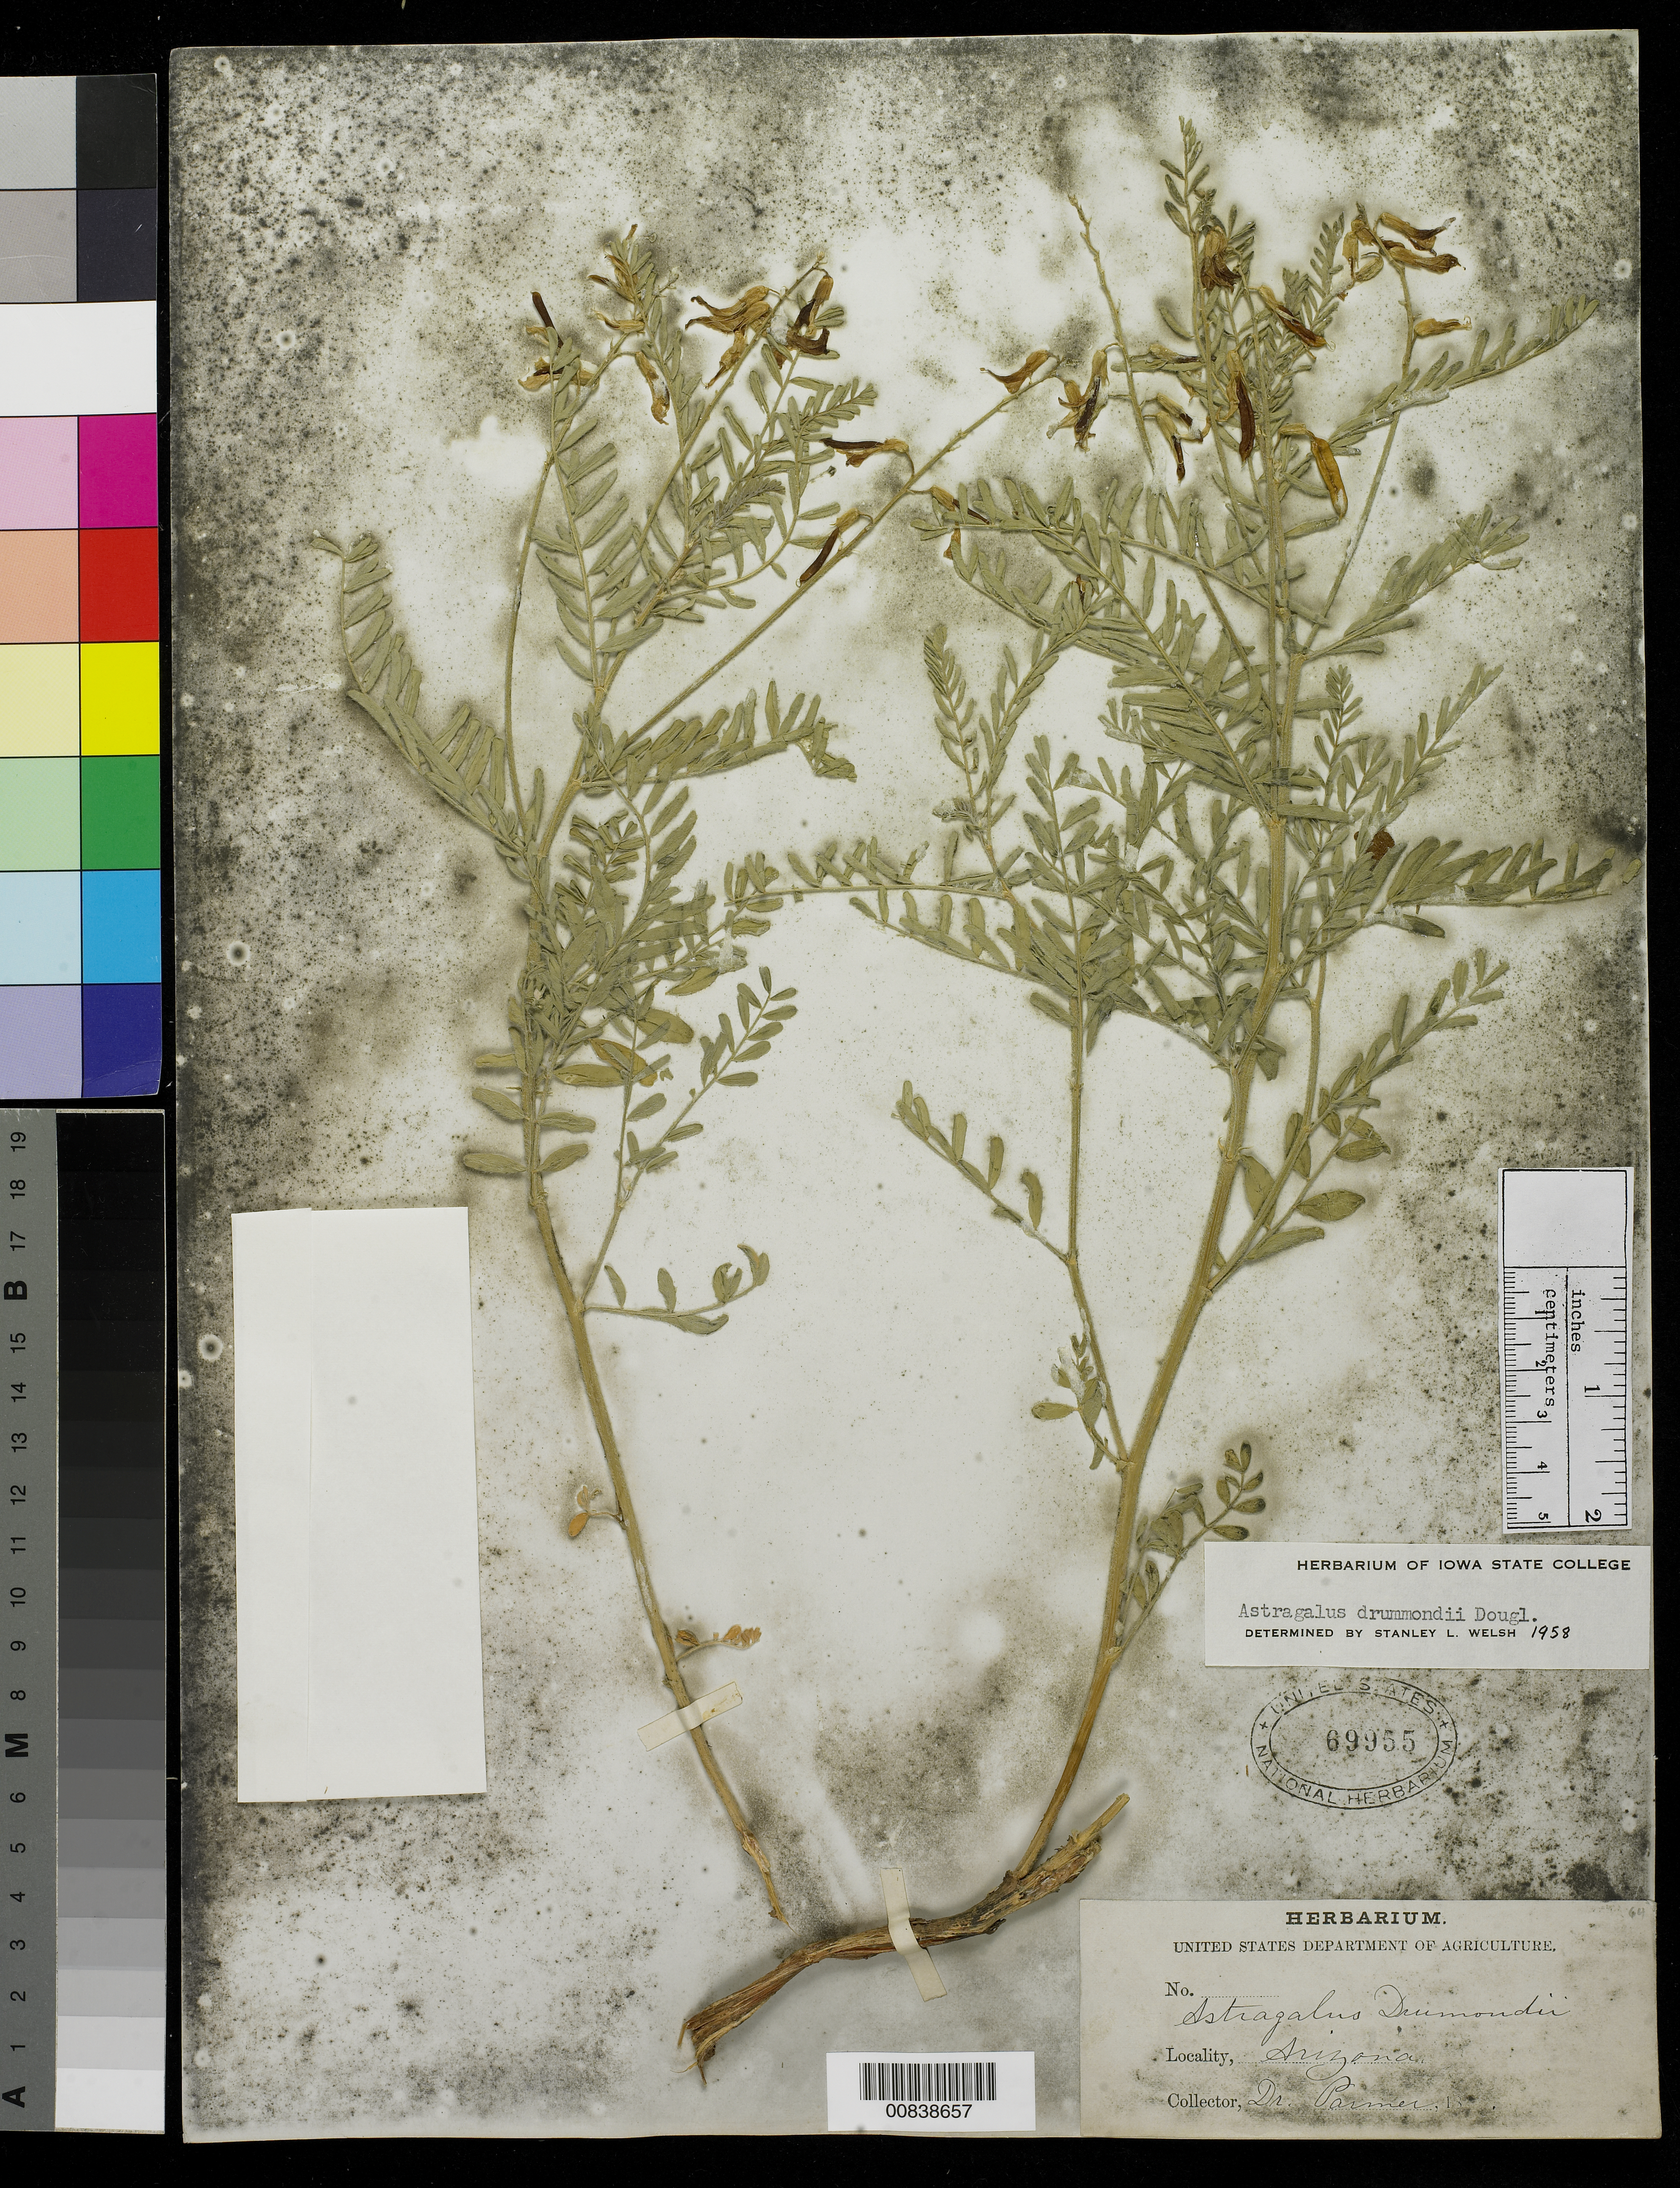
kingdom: Plantae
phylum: Tracheophyta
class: Magnoliopsida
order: Fabales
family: Fabaceae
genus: Astragalus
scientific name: Astragalus drummondii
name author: Hook.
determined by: Welsh, Stanley L., (BRY), Brigham Young University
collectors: E. Palmer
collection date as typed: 18--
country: United States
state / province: Arizona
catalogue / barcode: US 69955